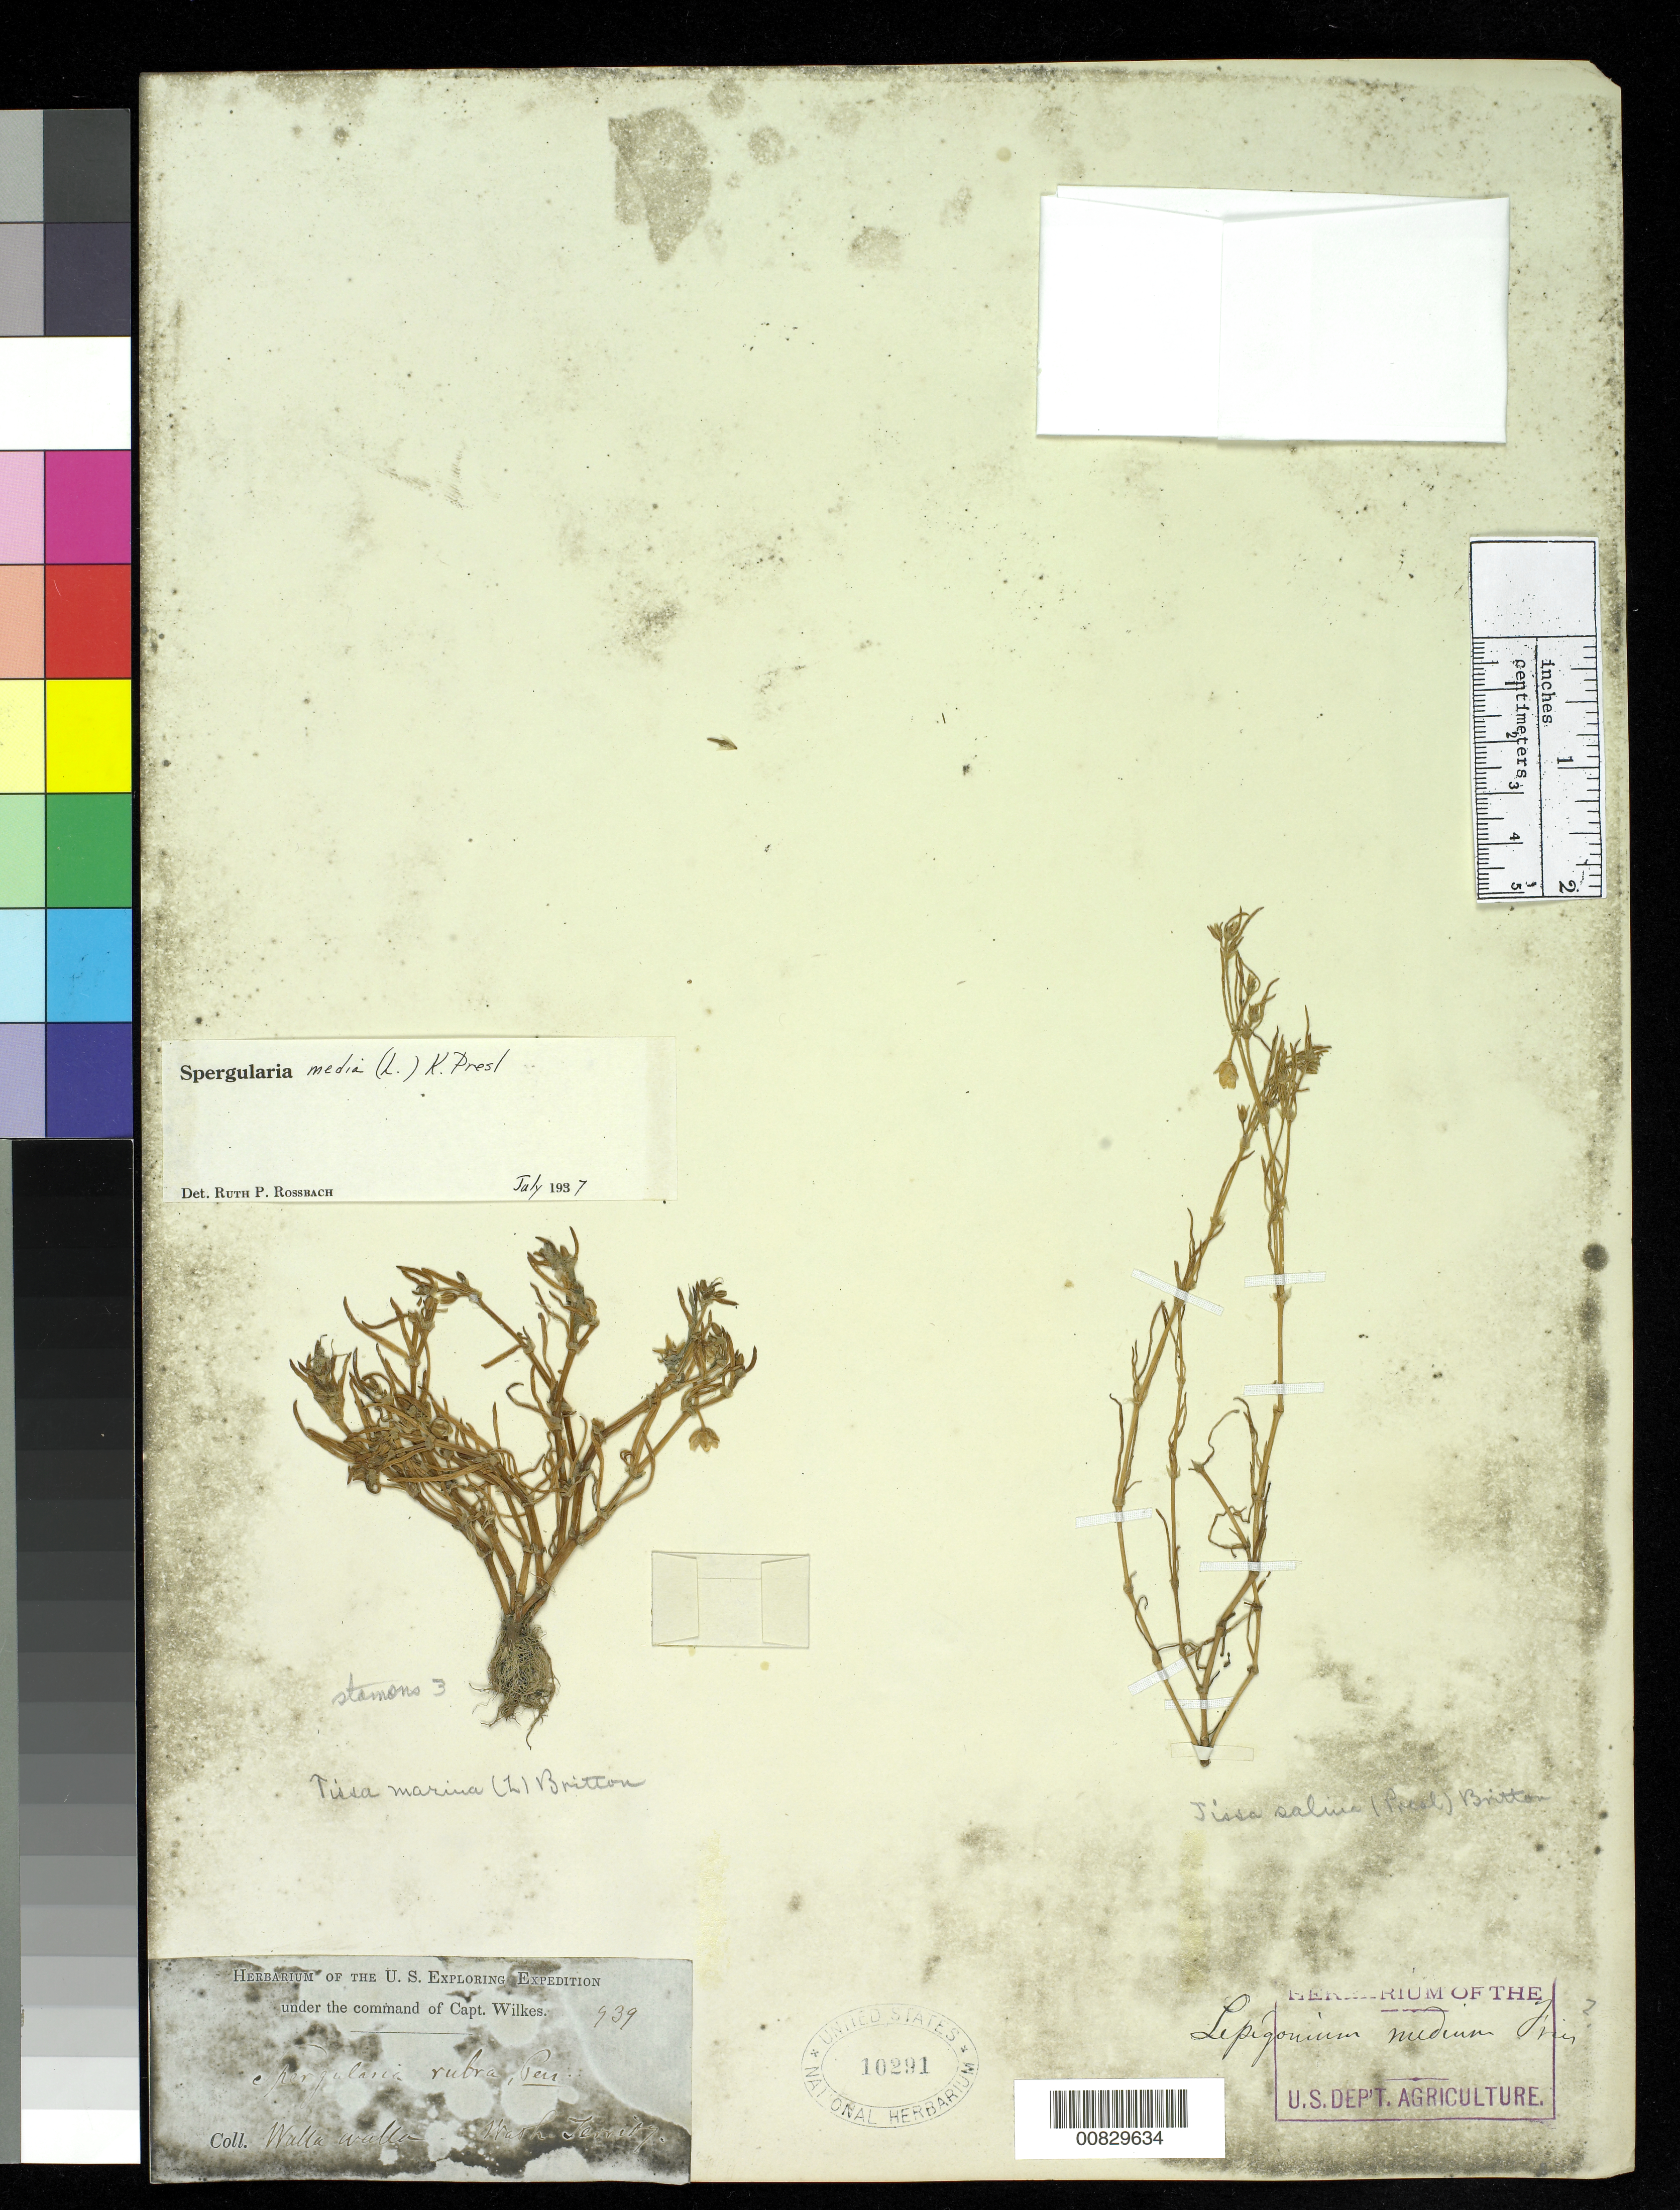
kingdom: Plantae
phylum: Tracheophyta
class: Magnoliopsida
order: Caryophyllales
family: Caryophyllaceae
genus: Spergularia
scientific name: Spergularia media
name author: (L.) C. Presl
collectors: Wilkes Explor. Exped.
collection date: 1838/1842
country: United States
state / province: Washington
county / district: Walla Walla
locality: Walla walla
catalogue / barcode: US 10291